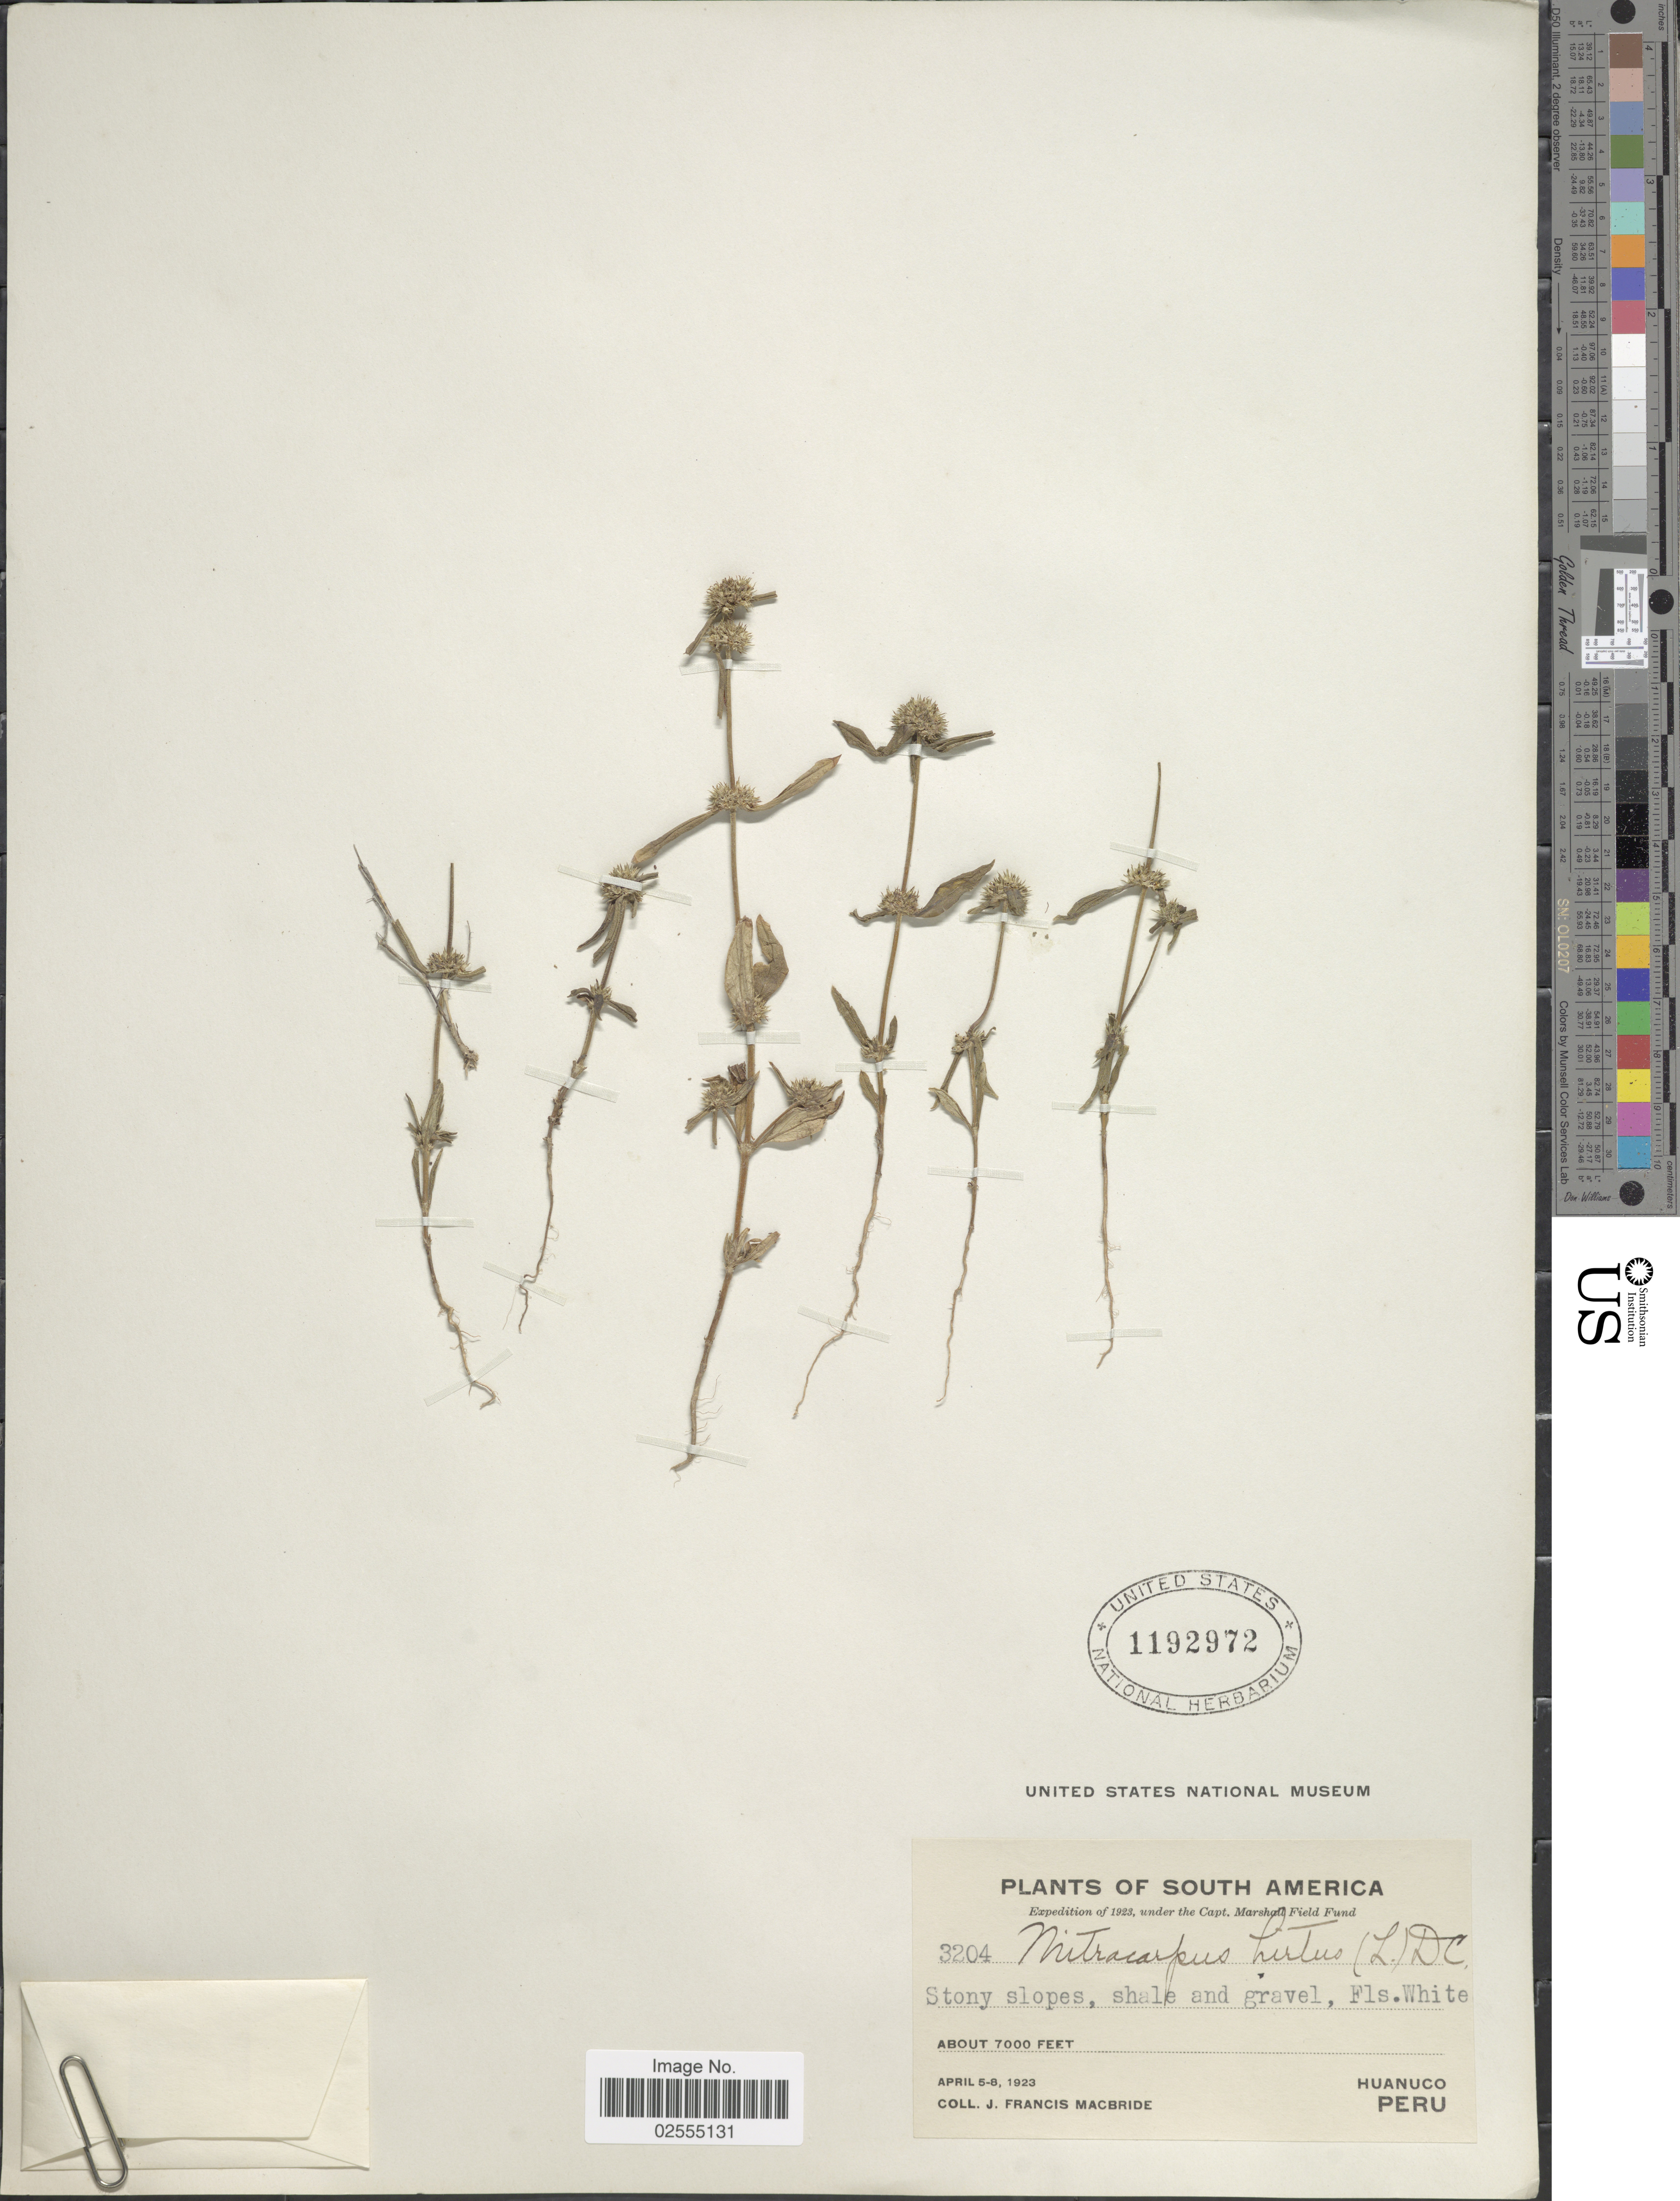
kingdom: Plantae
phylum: Tracheophyta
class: Magnoliopsida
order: Gentianales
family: Rubiaceae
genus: Mitracarpus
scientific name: Mitracarpus hirtus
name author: (L.) DC.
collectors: J. F. Macbride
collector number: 3204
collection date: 1923-04-05/1923-04-08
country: Peru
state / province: Huánuco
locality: Huanuco, Peru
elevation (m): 2134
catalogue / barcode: US 1192972